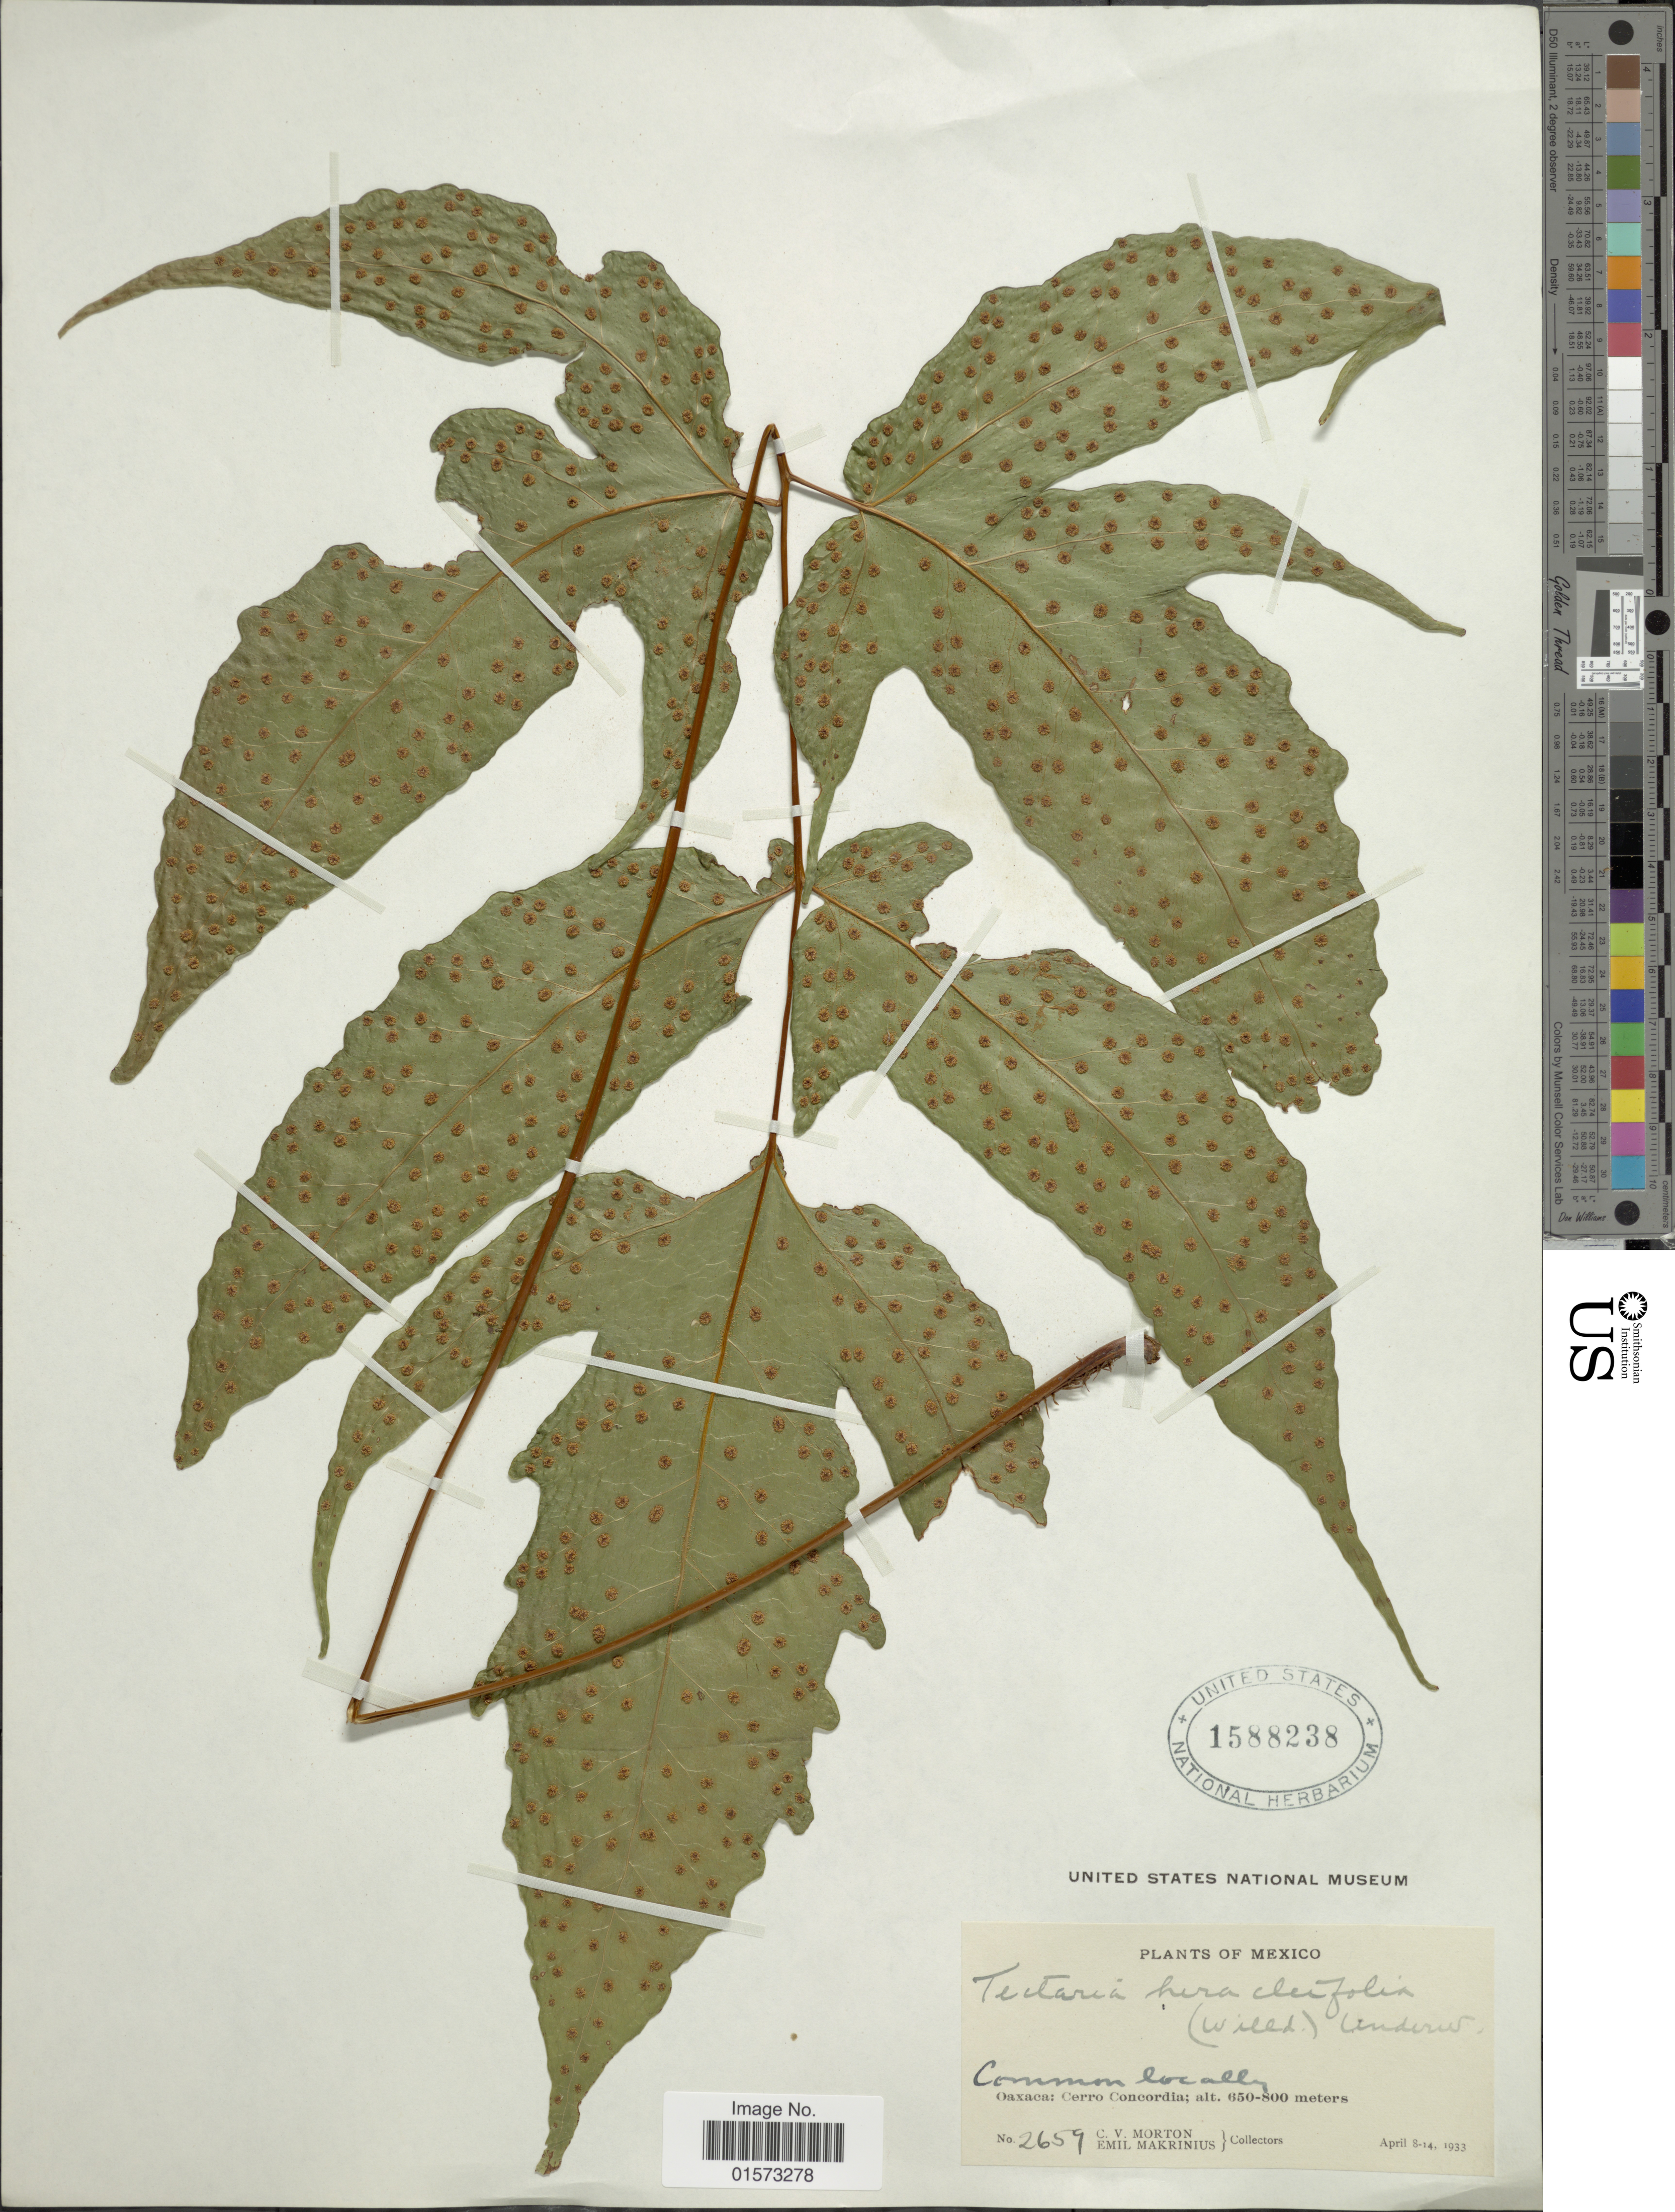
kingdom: Plantae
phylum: Tracheophyta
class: Polypodiopsida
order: Polypodiales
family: Tectariaceae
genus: Tectaria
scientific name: Tectaria heracleifolia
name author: (Willd.) Underw.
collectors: C. V. Morton & E. Makrinius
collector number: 2659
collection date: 1933-04-08/1933-04-14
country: Mexico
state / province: Oaxaca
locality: Cerro Concordia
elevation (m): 650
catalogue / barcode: US 1588238